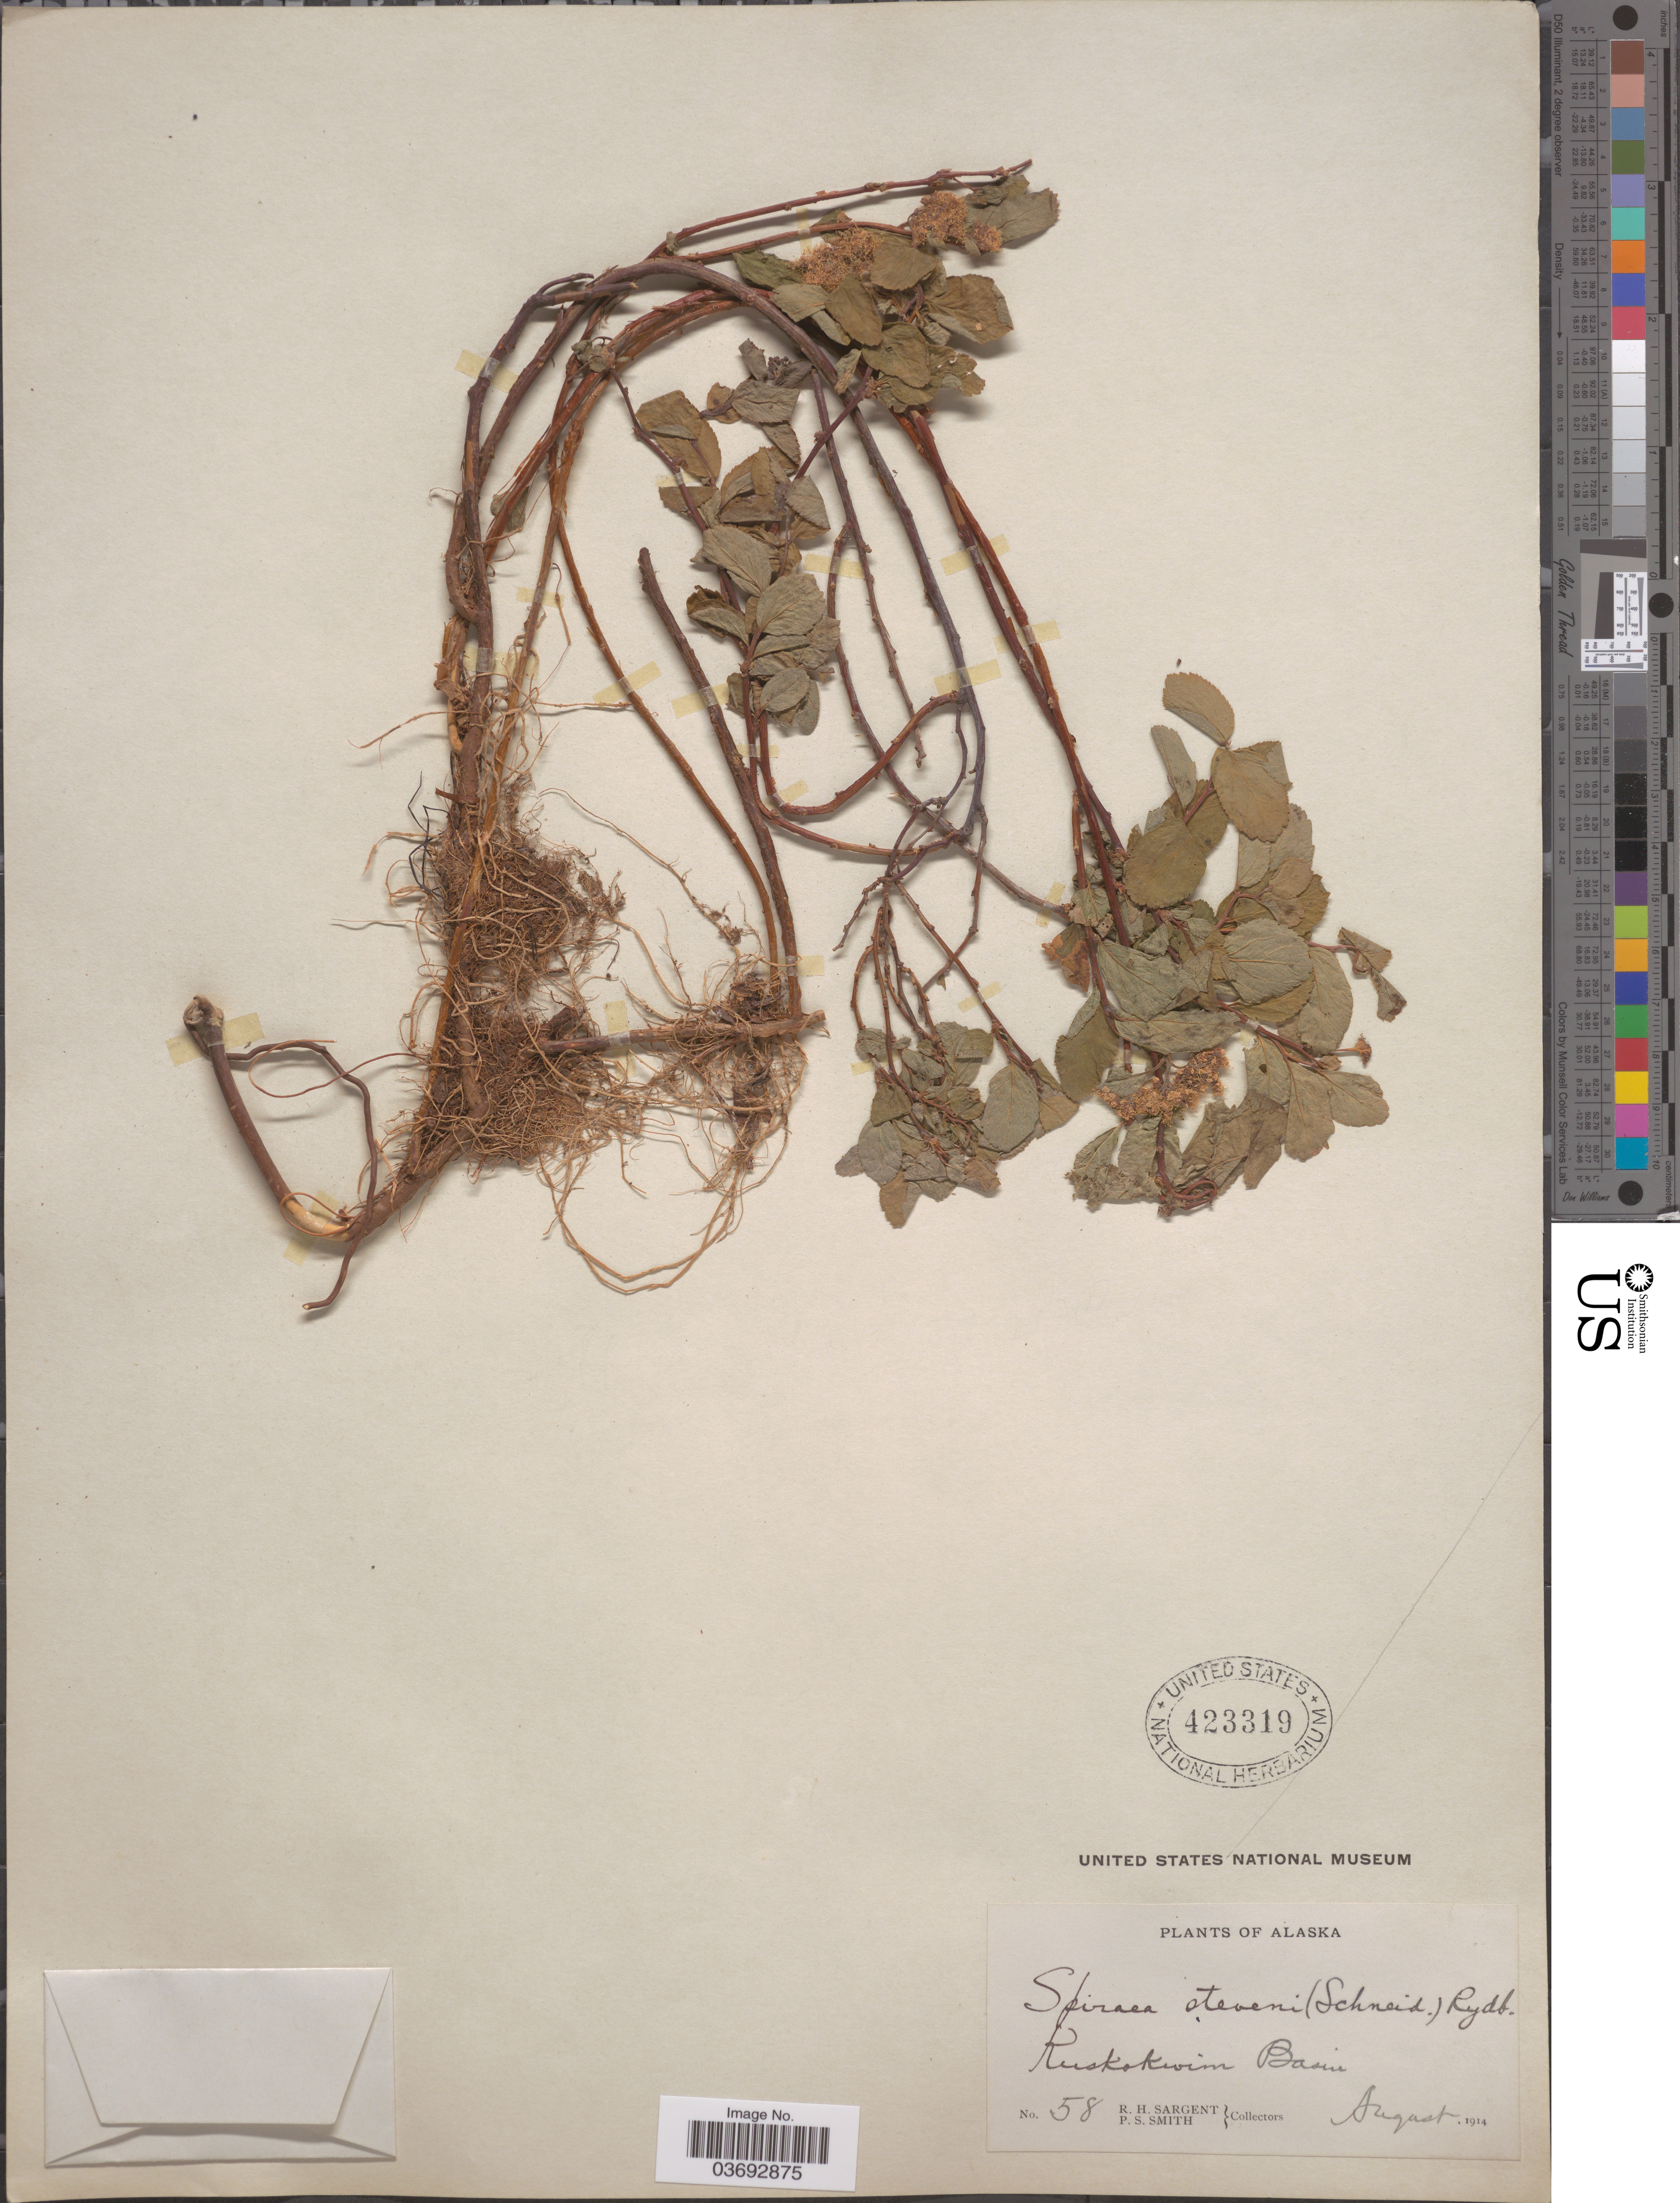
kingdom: Plantae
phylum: Tracheophyta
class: Magnoliopsida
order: Rosales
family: Rosaceae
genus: Spiraea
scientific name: Spiraea stevenii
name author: (C.K. Schneid.) Rydb.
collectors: R. Sargent & P. Smith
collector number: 58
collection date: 1914-08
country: United States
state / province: Alaska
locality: Kuskokwim Basin.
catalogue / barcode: US 423319